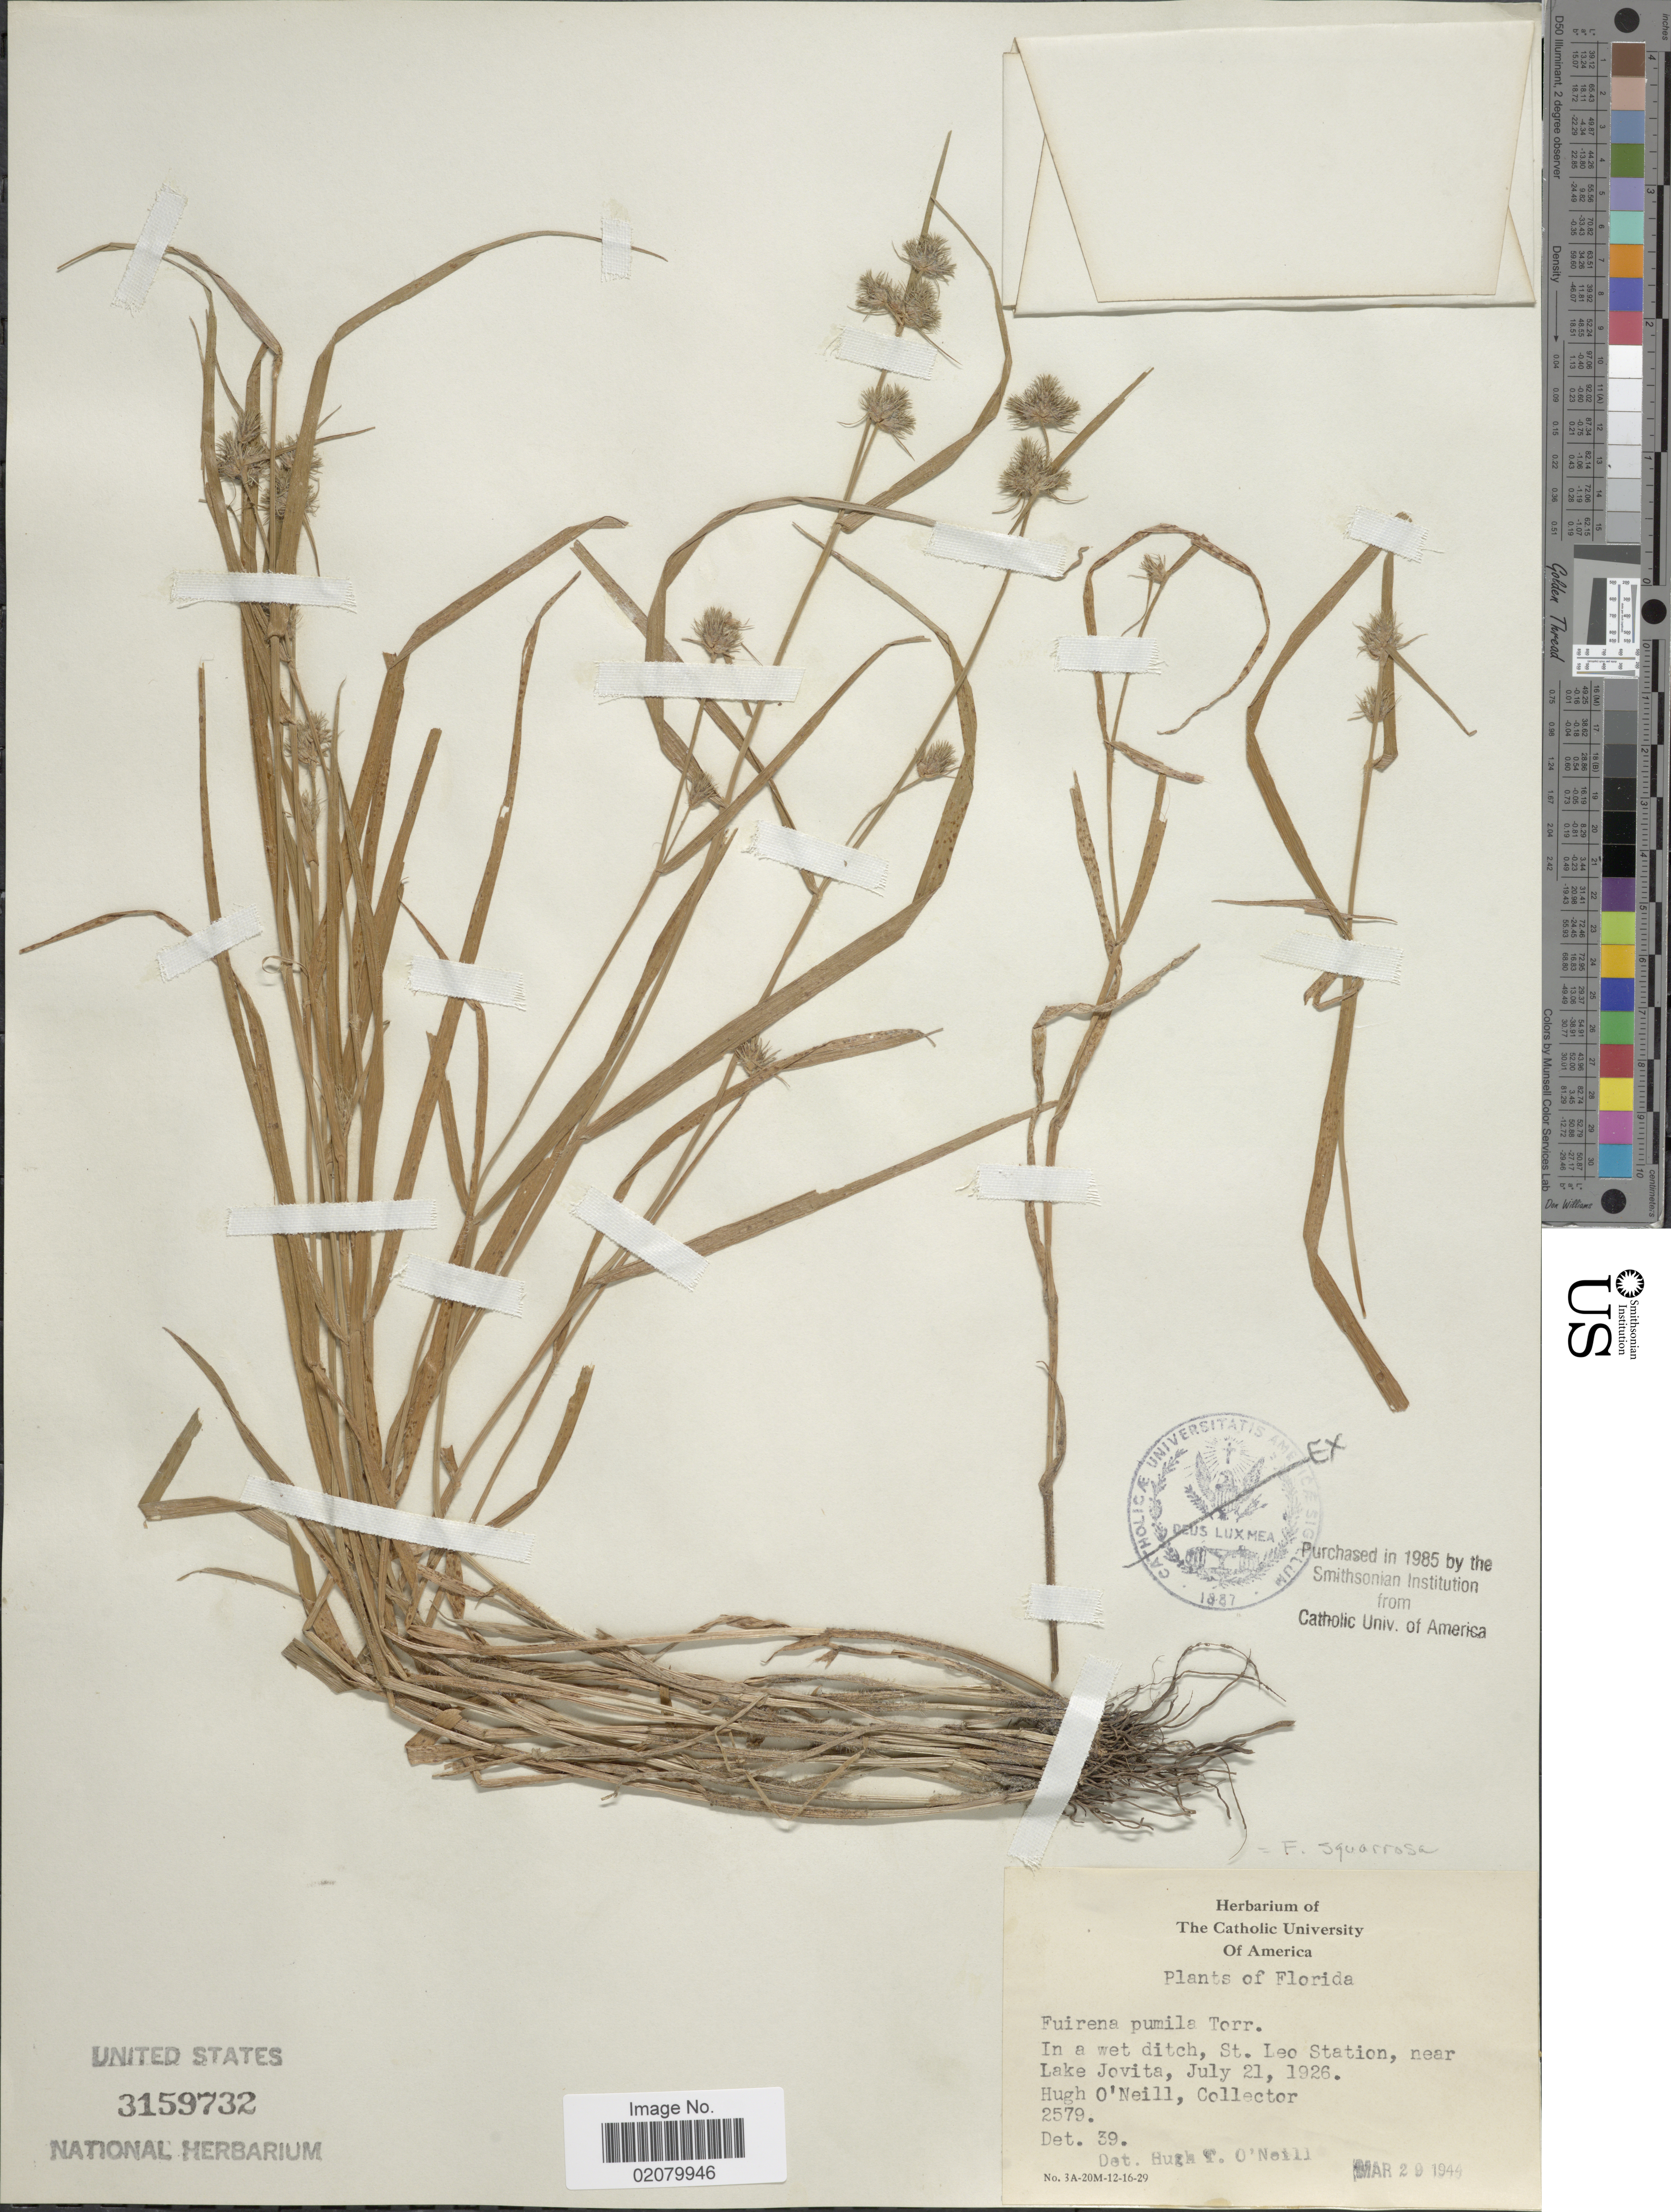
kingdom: Plantae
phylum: Tracheophyta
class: Liliopsida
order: Poales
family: Cyperaceae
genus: Fuirena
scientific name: Fuirena squarrosa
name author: Michx.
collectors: H. O'Neill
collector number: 2579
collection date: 1926-07-21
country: United States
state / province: Florida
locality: St. Leo Station, near Lake Jovita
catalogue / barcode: US 3159732